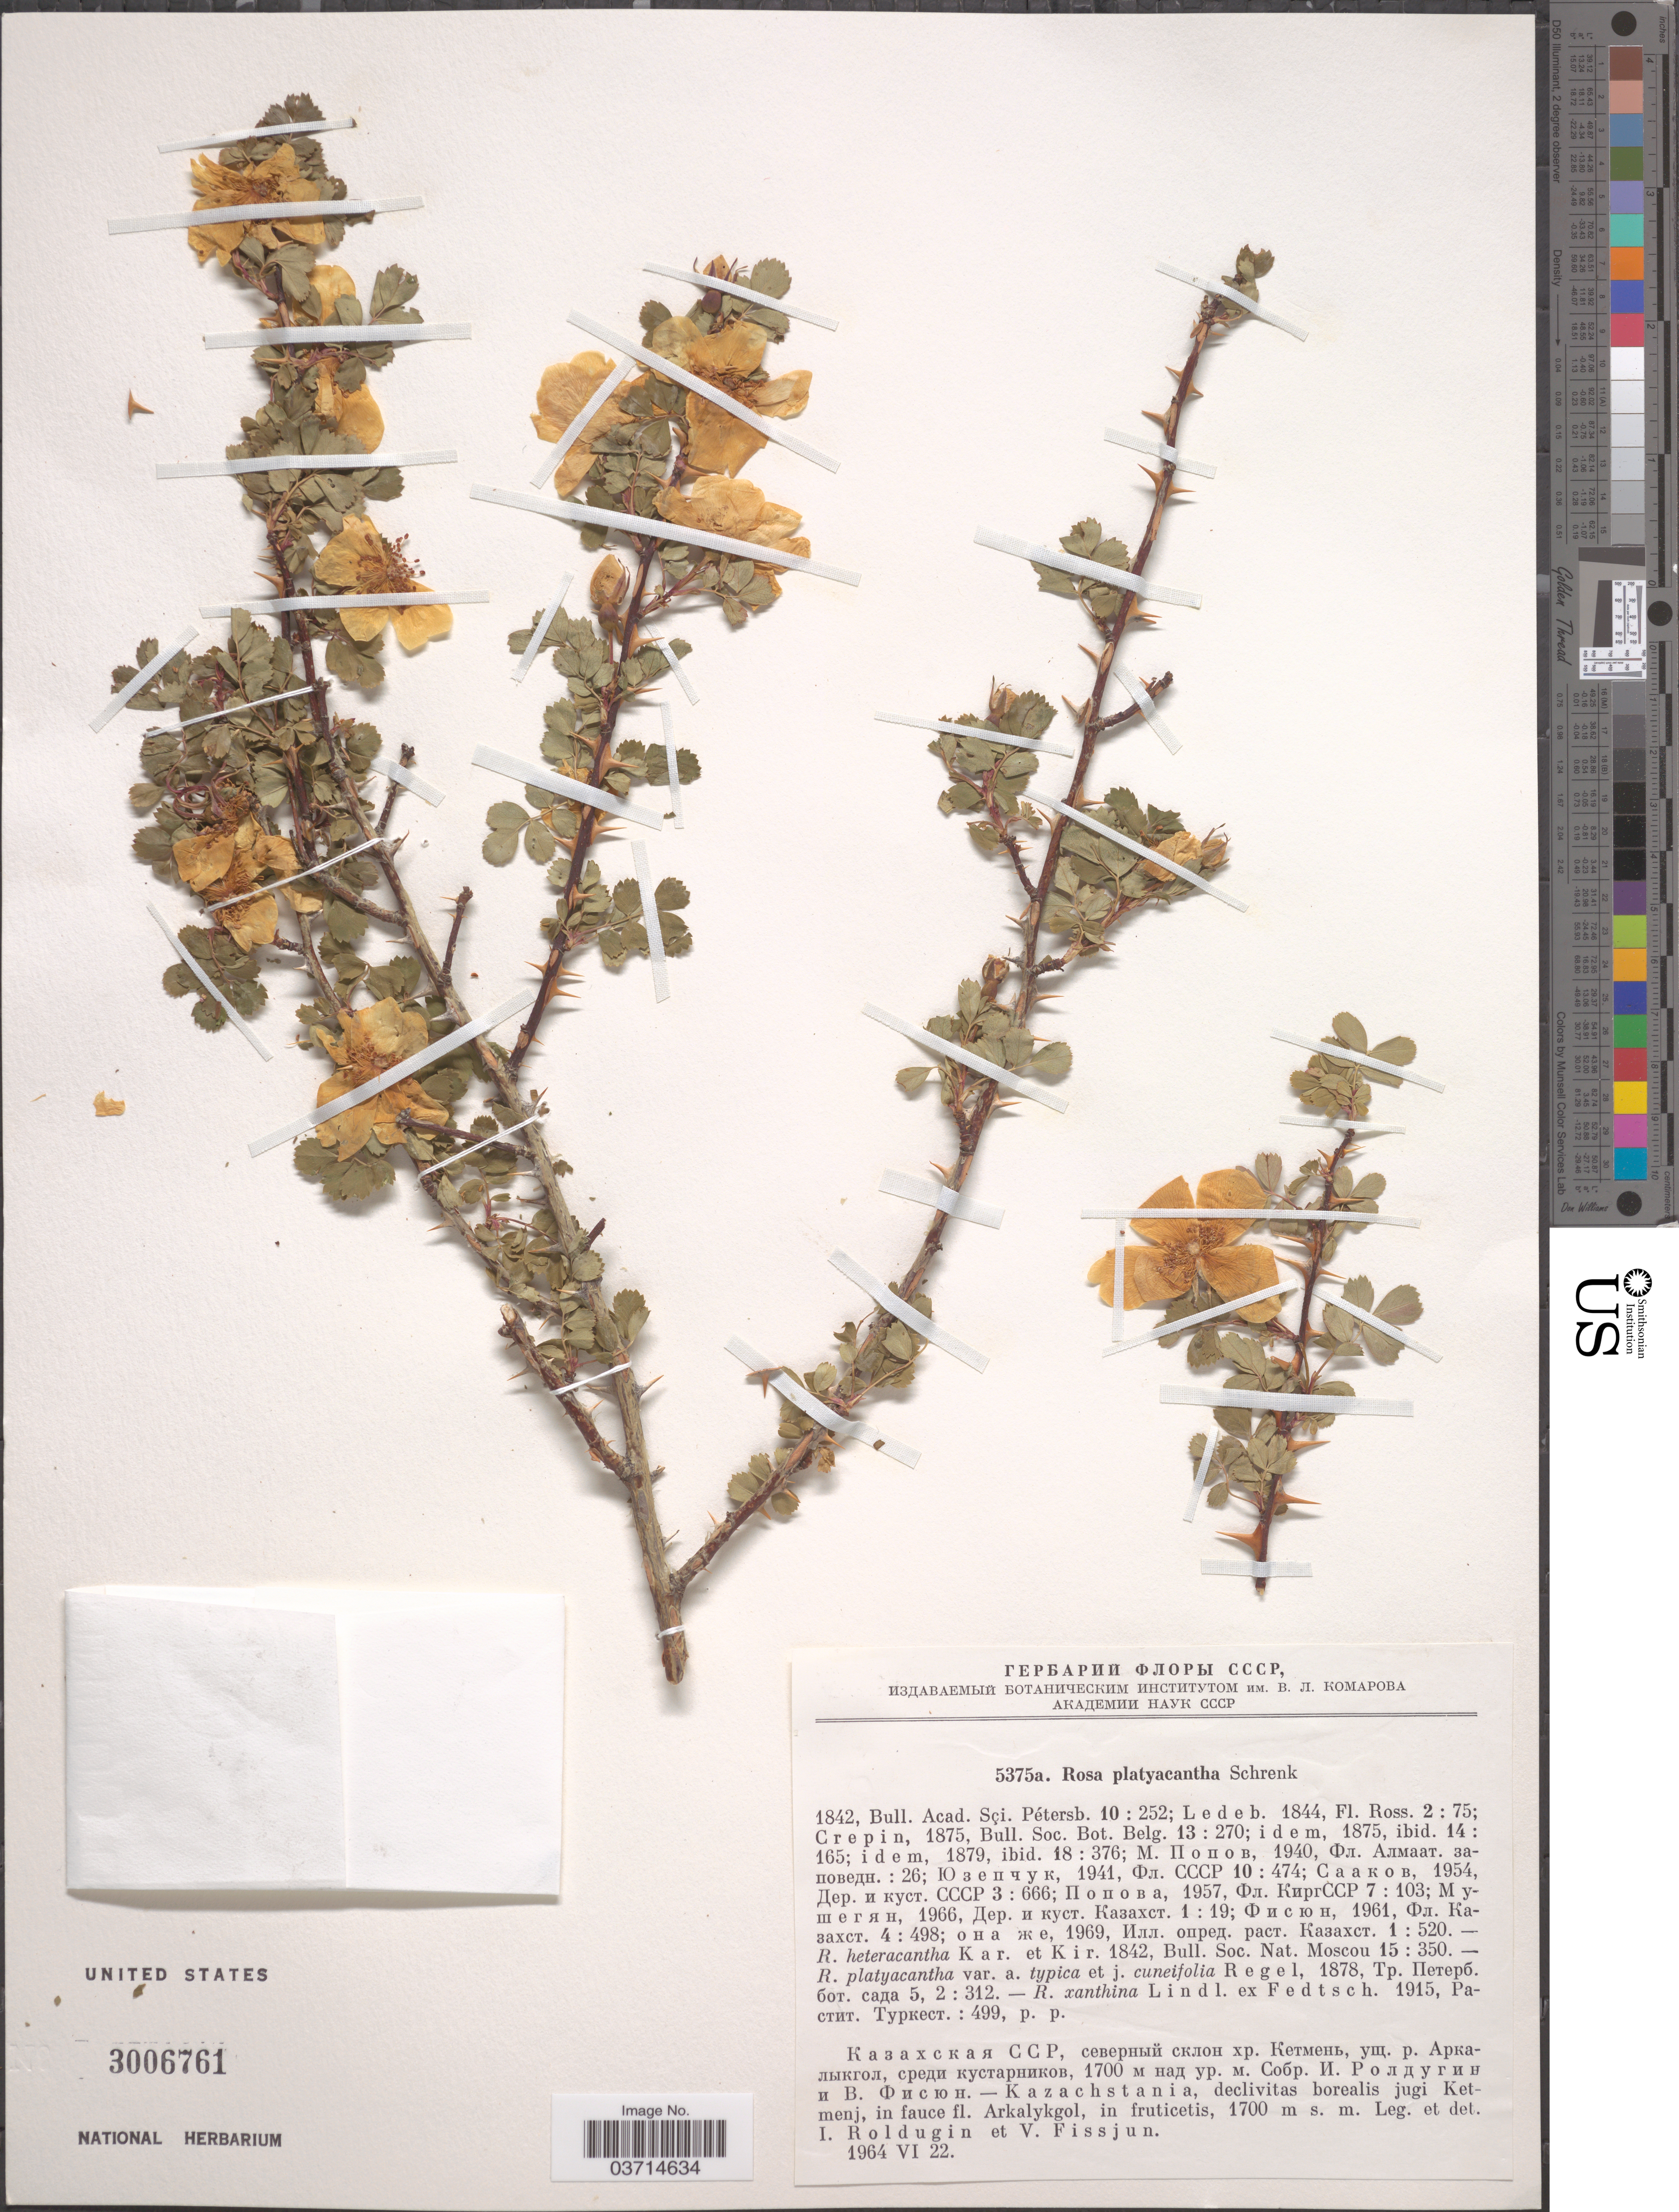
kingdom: Plantae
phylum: Tracheophyta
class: Magnoliopsida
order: Rosales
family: Rosaceae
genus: Rosa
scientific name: Rosa platyacantha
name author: Schrenk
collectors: I. Roldugin & V. Fissjun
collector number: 5375a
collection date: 1964-06-22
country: Kazakhstan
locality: Kazachstania, declivitas borealis jugi Ketmenj, in fauce fl. Arkalykgol.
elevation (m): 1700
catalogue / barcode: US 3006761